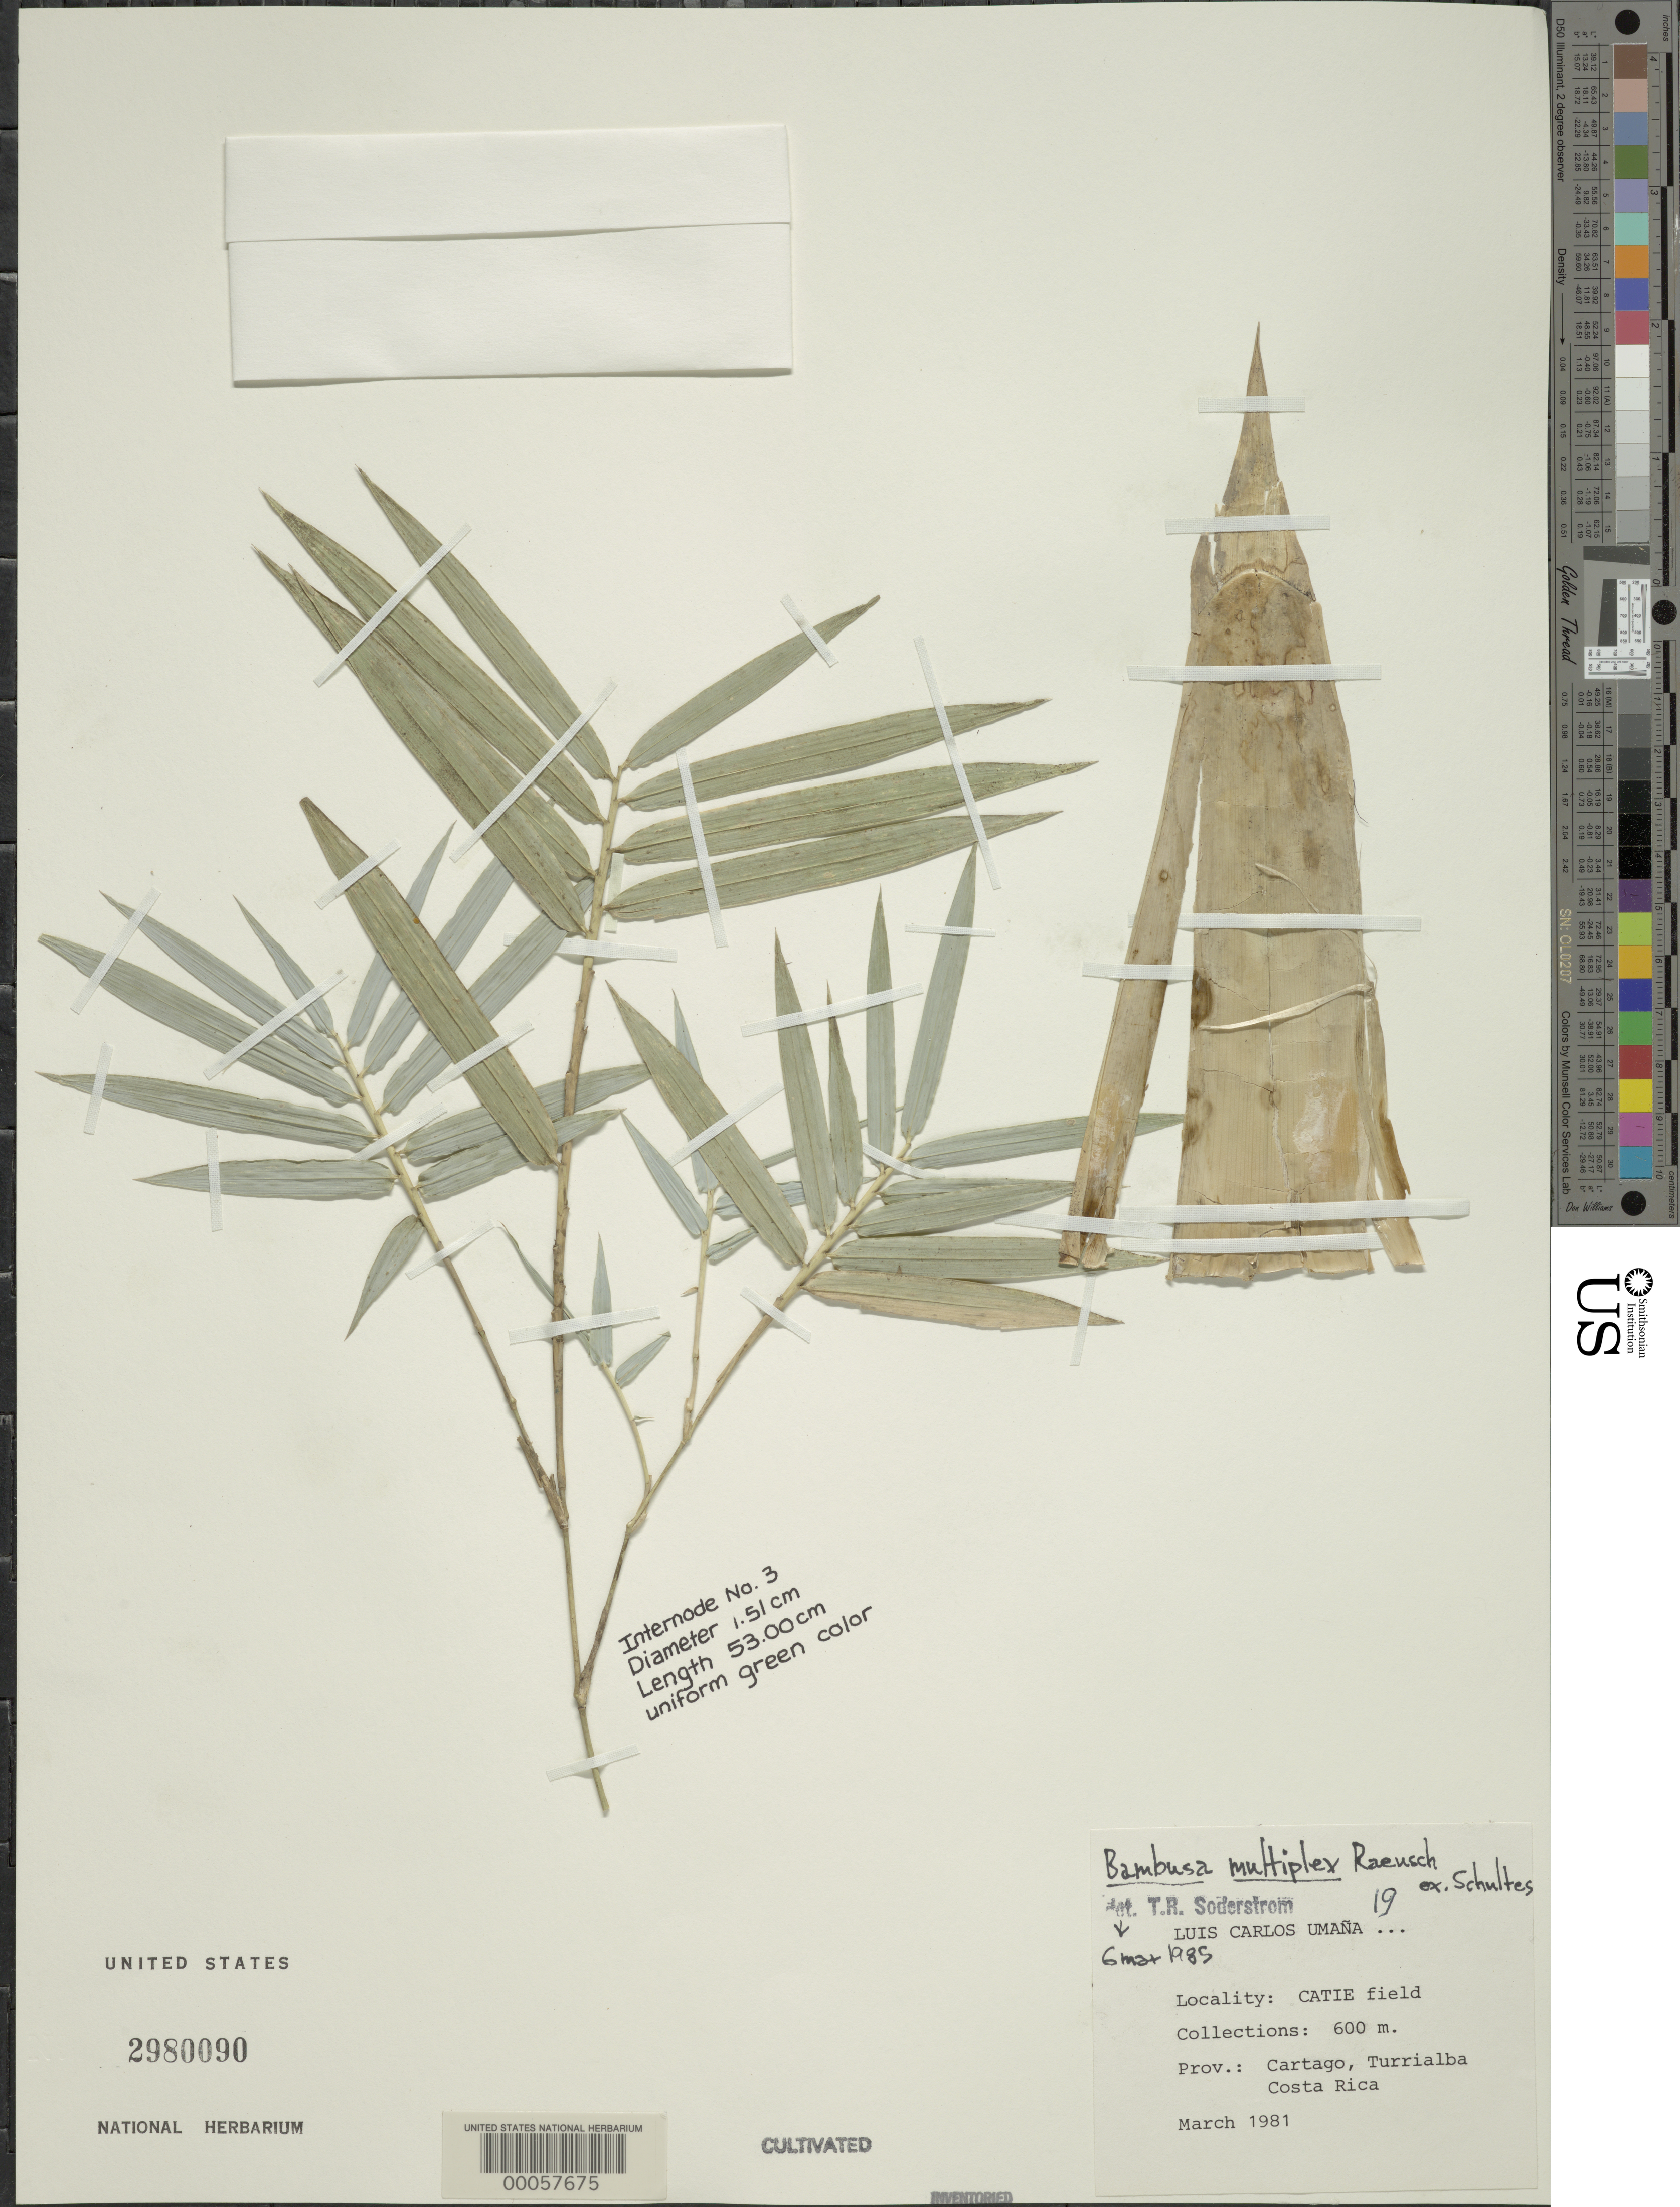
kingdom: Plantae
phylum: Tracheophyta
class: Liliopsida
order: Poales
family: Poaceae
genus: Bambusa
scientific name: Bambusa multiplex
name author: (Lour.) Raeusch. ex Schult. & Schult. f.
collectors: L. C. Umaña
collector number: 19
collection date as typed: Mar 1981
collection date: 1981-03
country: Costa Rica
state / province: Cartago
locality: Catie field, Turrialba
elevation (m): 600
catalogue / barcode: US 2980090